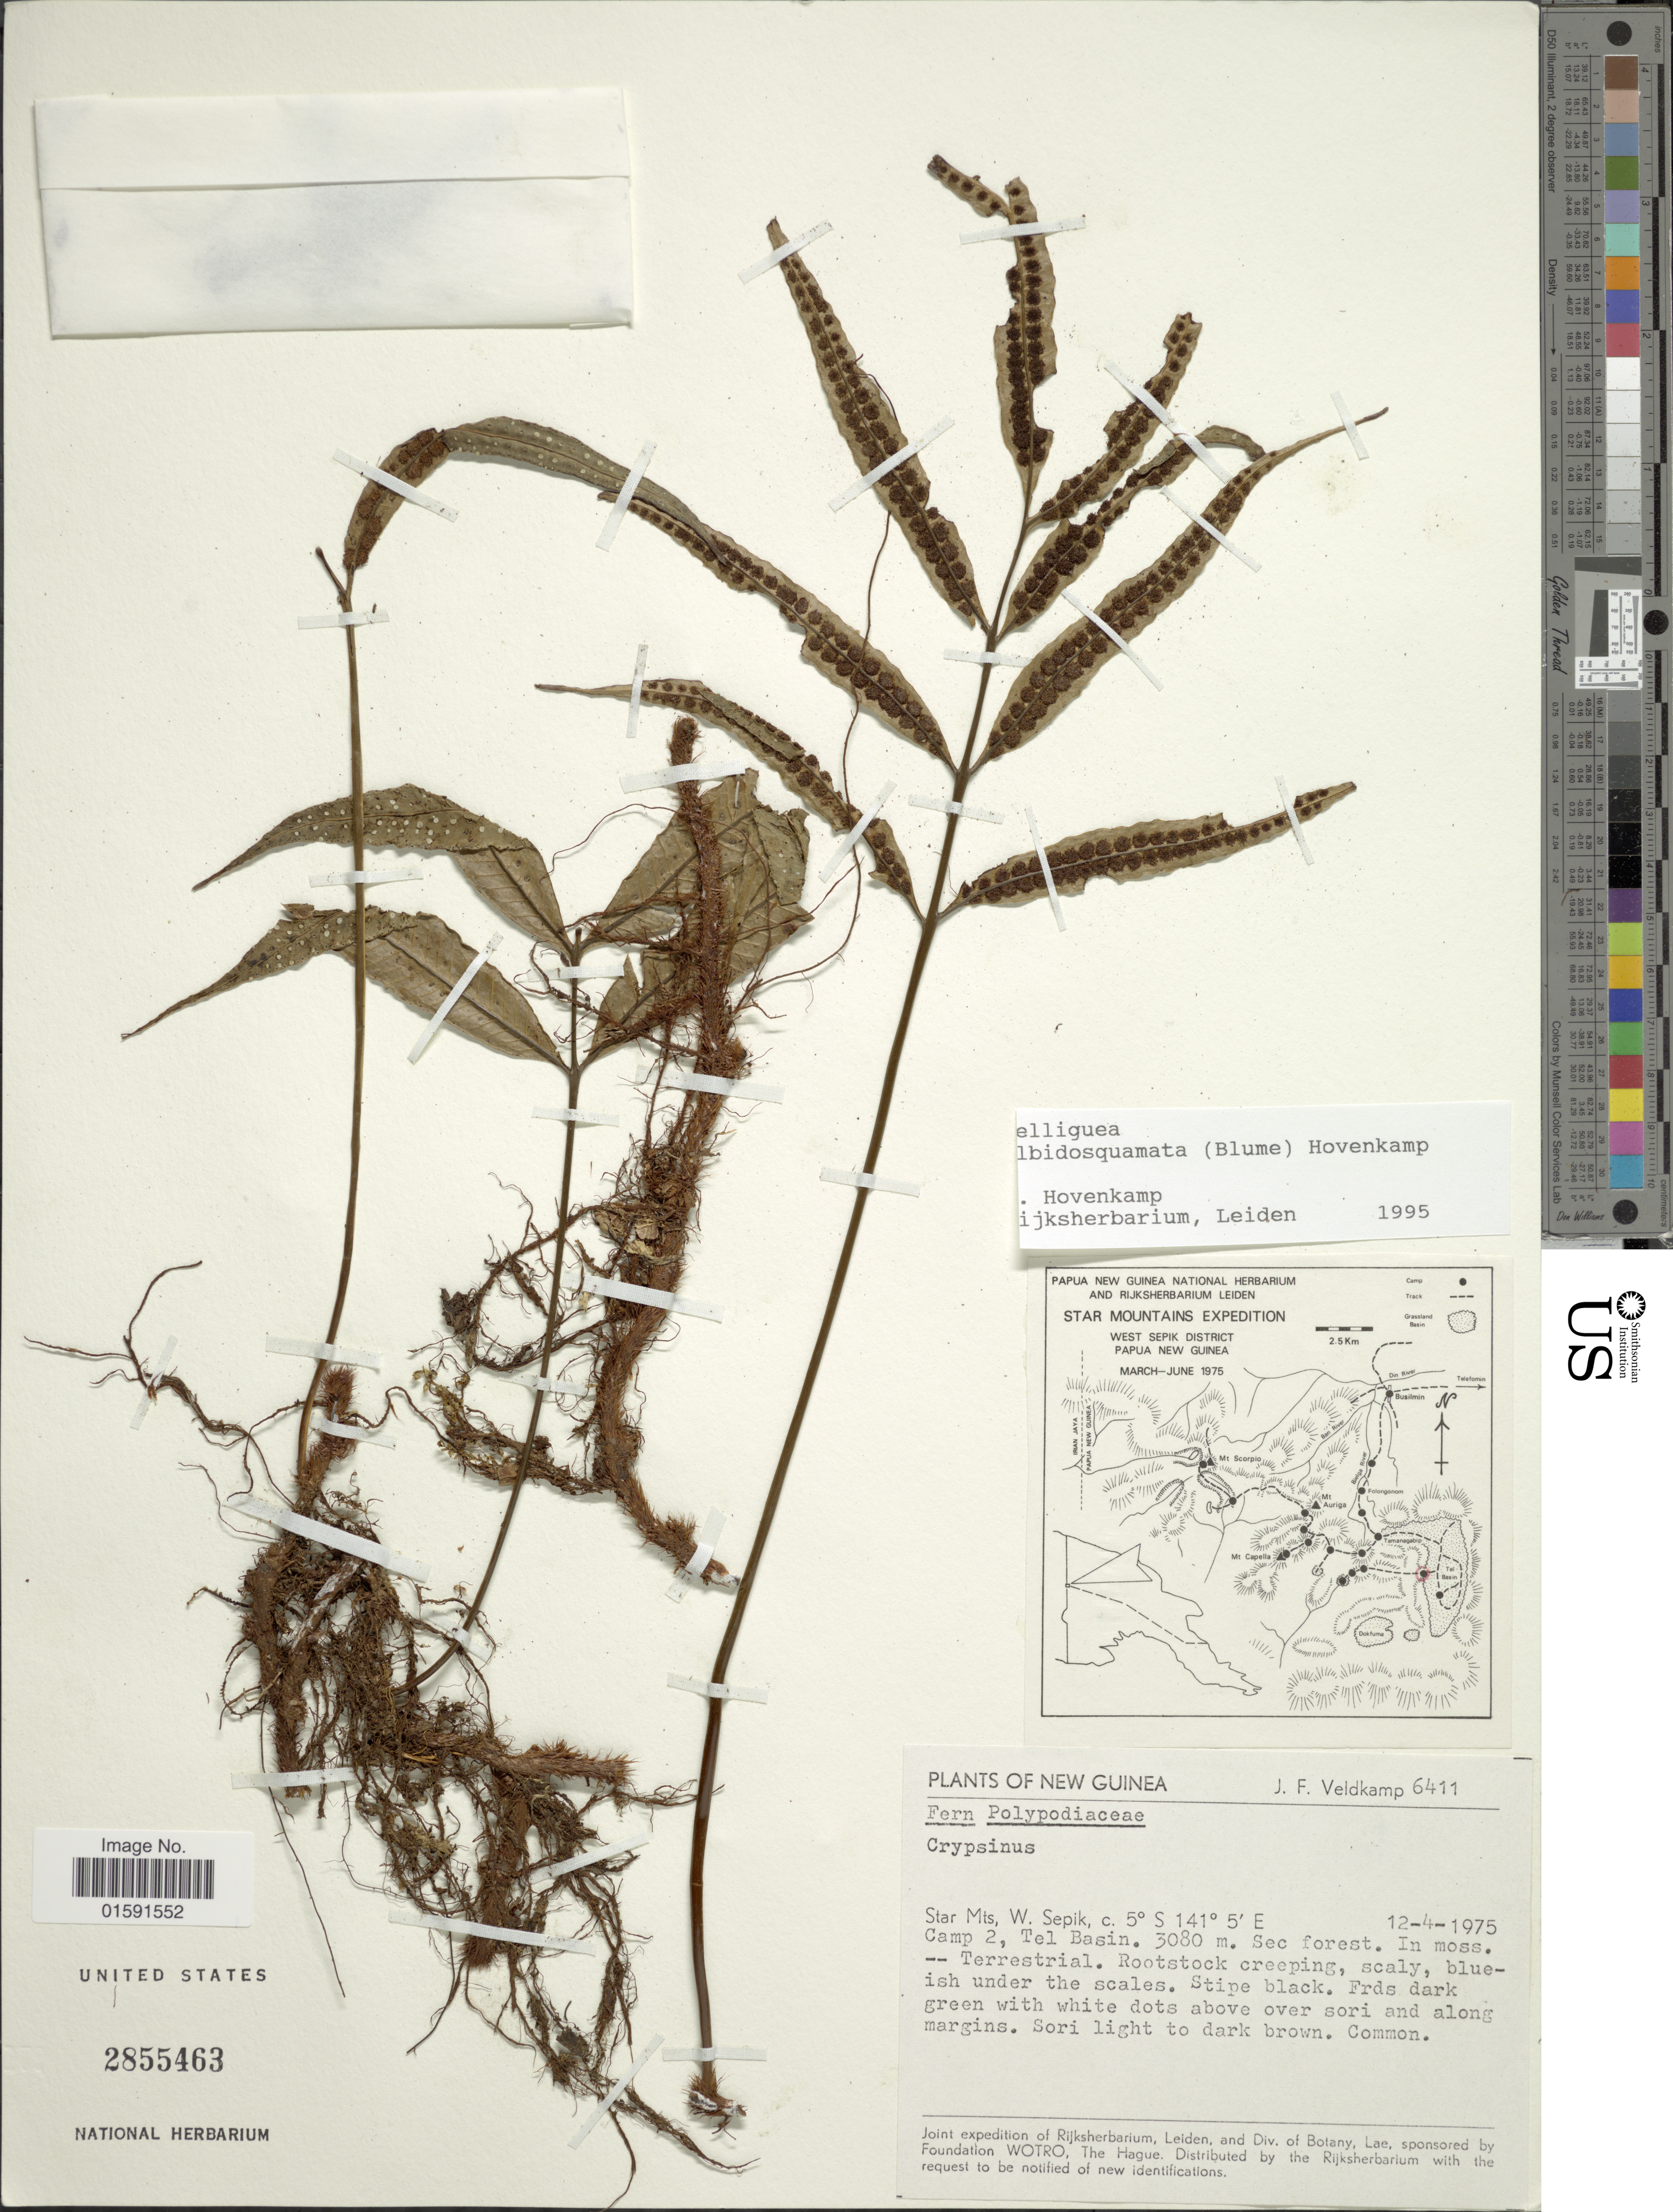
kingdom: Plantae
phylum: Tracheophyta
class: Polypodiopsida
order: Polypodiales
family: Polypodiaceae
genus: Selliguea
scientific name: Selliguea albidosquamata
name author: (Blume) Parris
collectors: J. F. Veldkamp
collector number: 6411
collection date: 1975-04-12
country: Papua New Guinea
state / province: Sandaun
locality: Star Mts. W. Sepik Camp 2, Tel Basin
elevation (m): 3080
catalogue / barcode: US 2855463